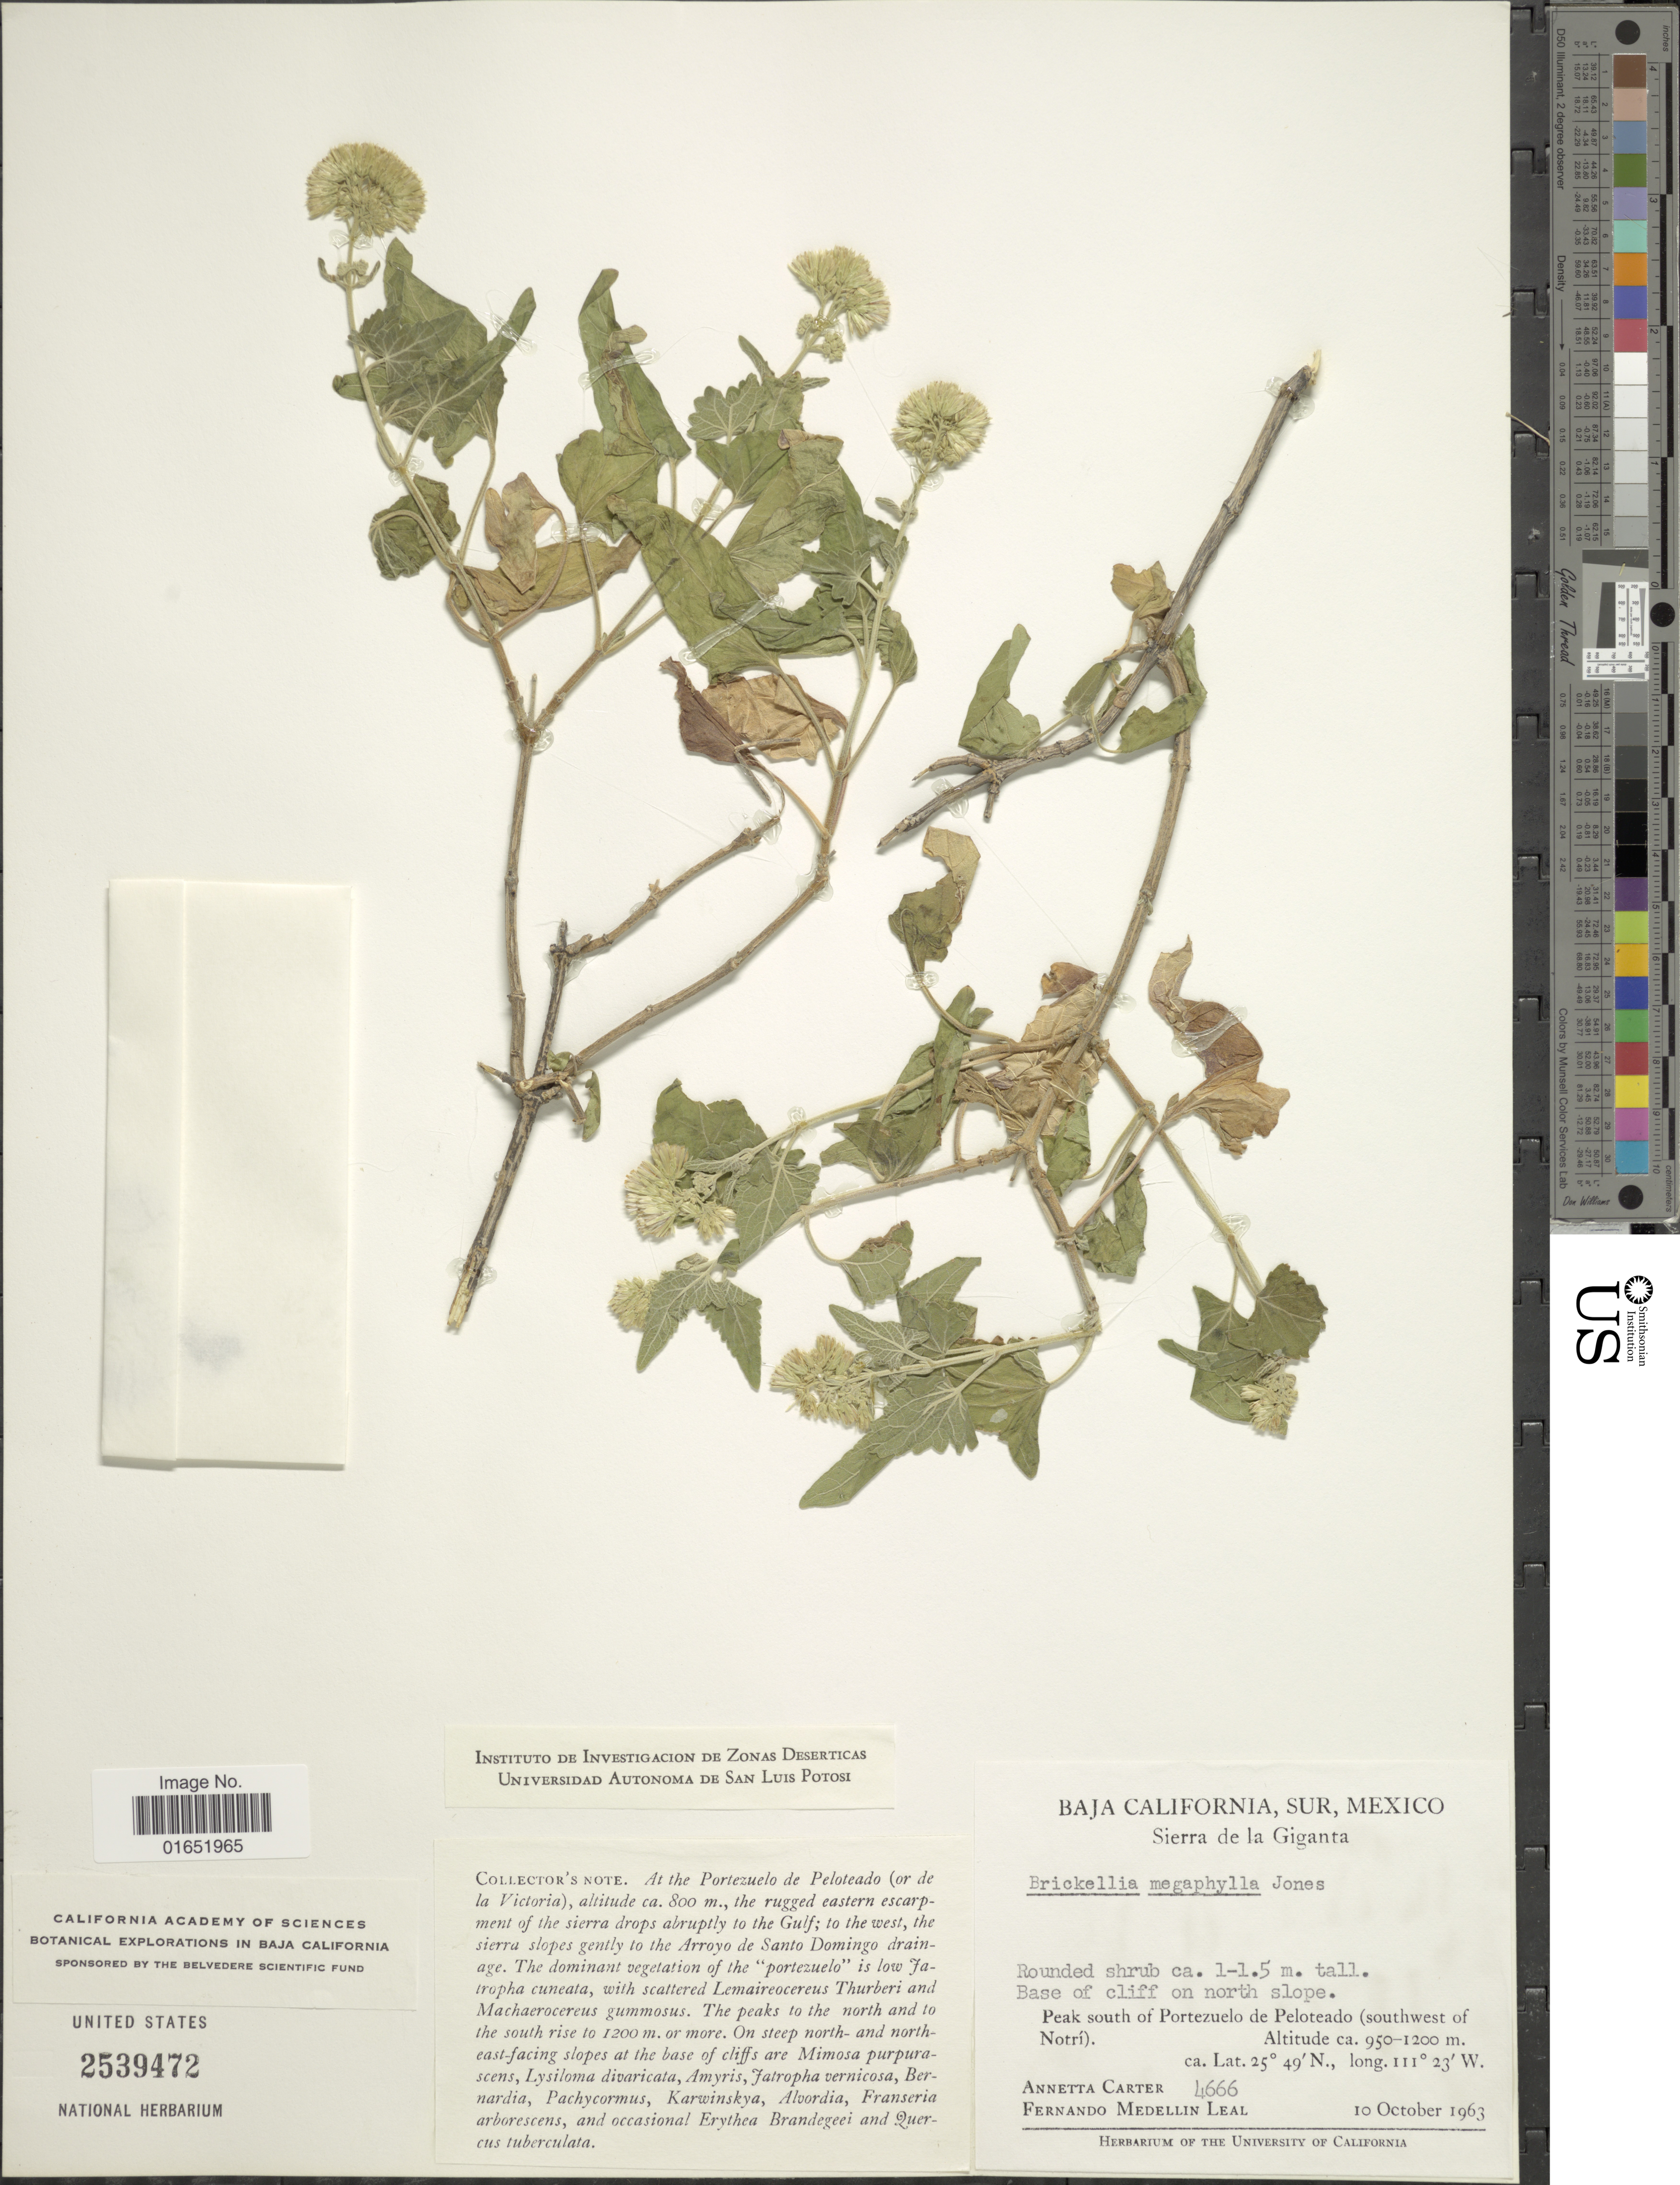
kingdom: Plantae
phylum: Tracheophyta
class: Magnoliopsida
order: Asterales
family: Asteraceae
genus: Brickellia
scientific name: Brickellia megaphylla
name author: M.E. Jones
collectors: A. Carter & F. M. Leal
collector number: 4666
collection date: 1963-10-10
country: Mexico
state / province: Baja California Sur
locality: Sur, Sierra de la Giganta, Base of cliff on north slope, Peak south of Portezuelo de Peloteado (southwest of Notrí)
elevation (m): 950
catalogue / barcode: US 2539472